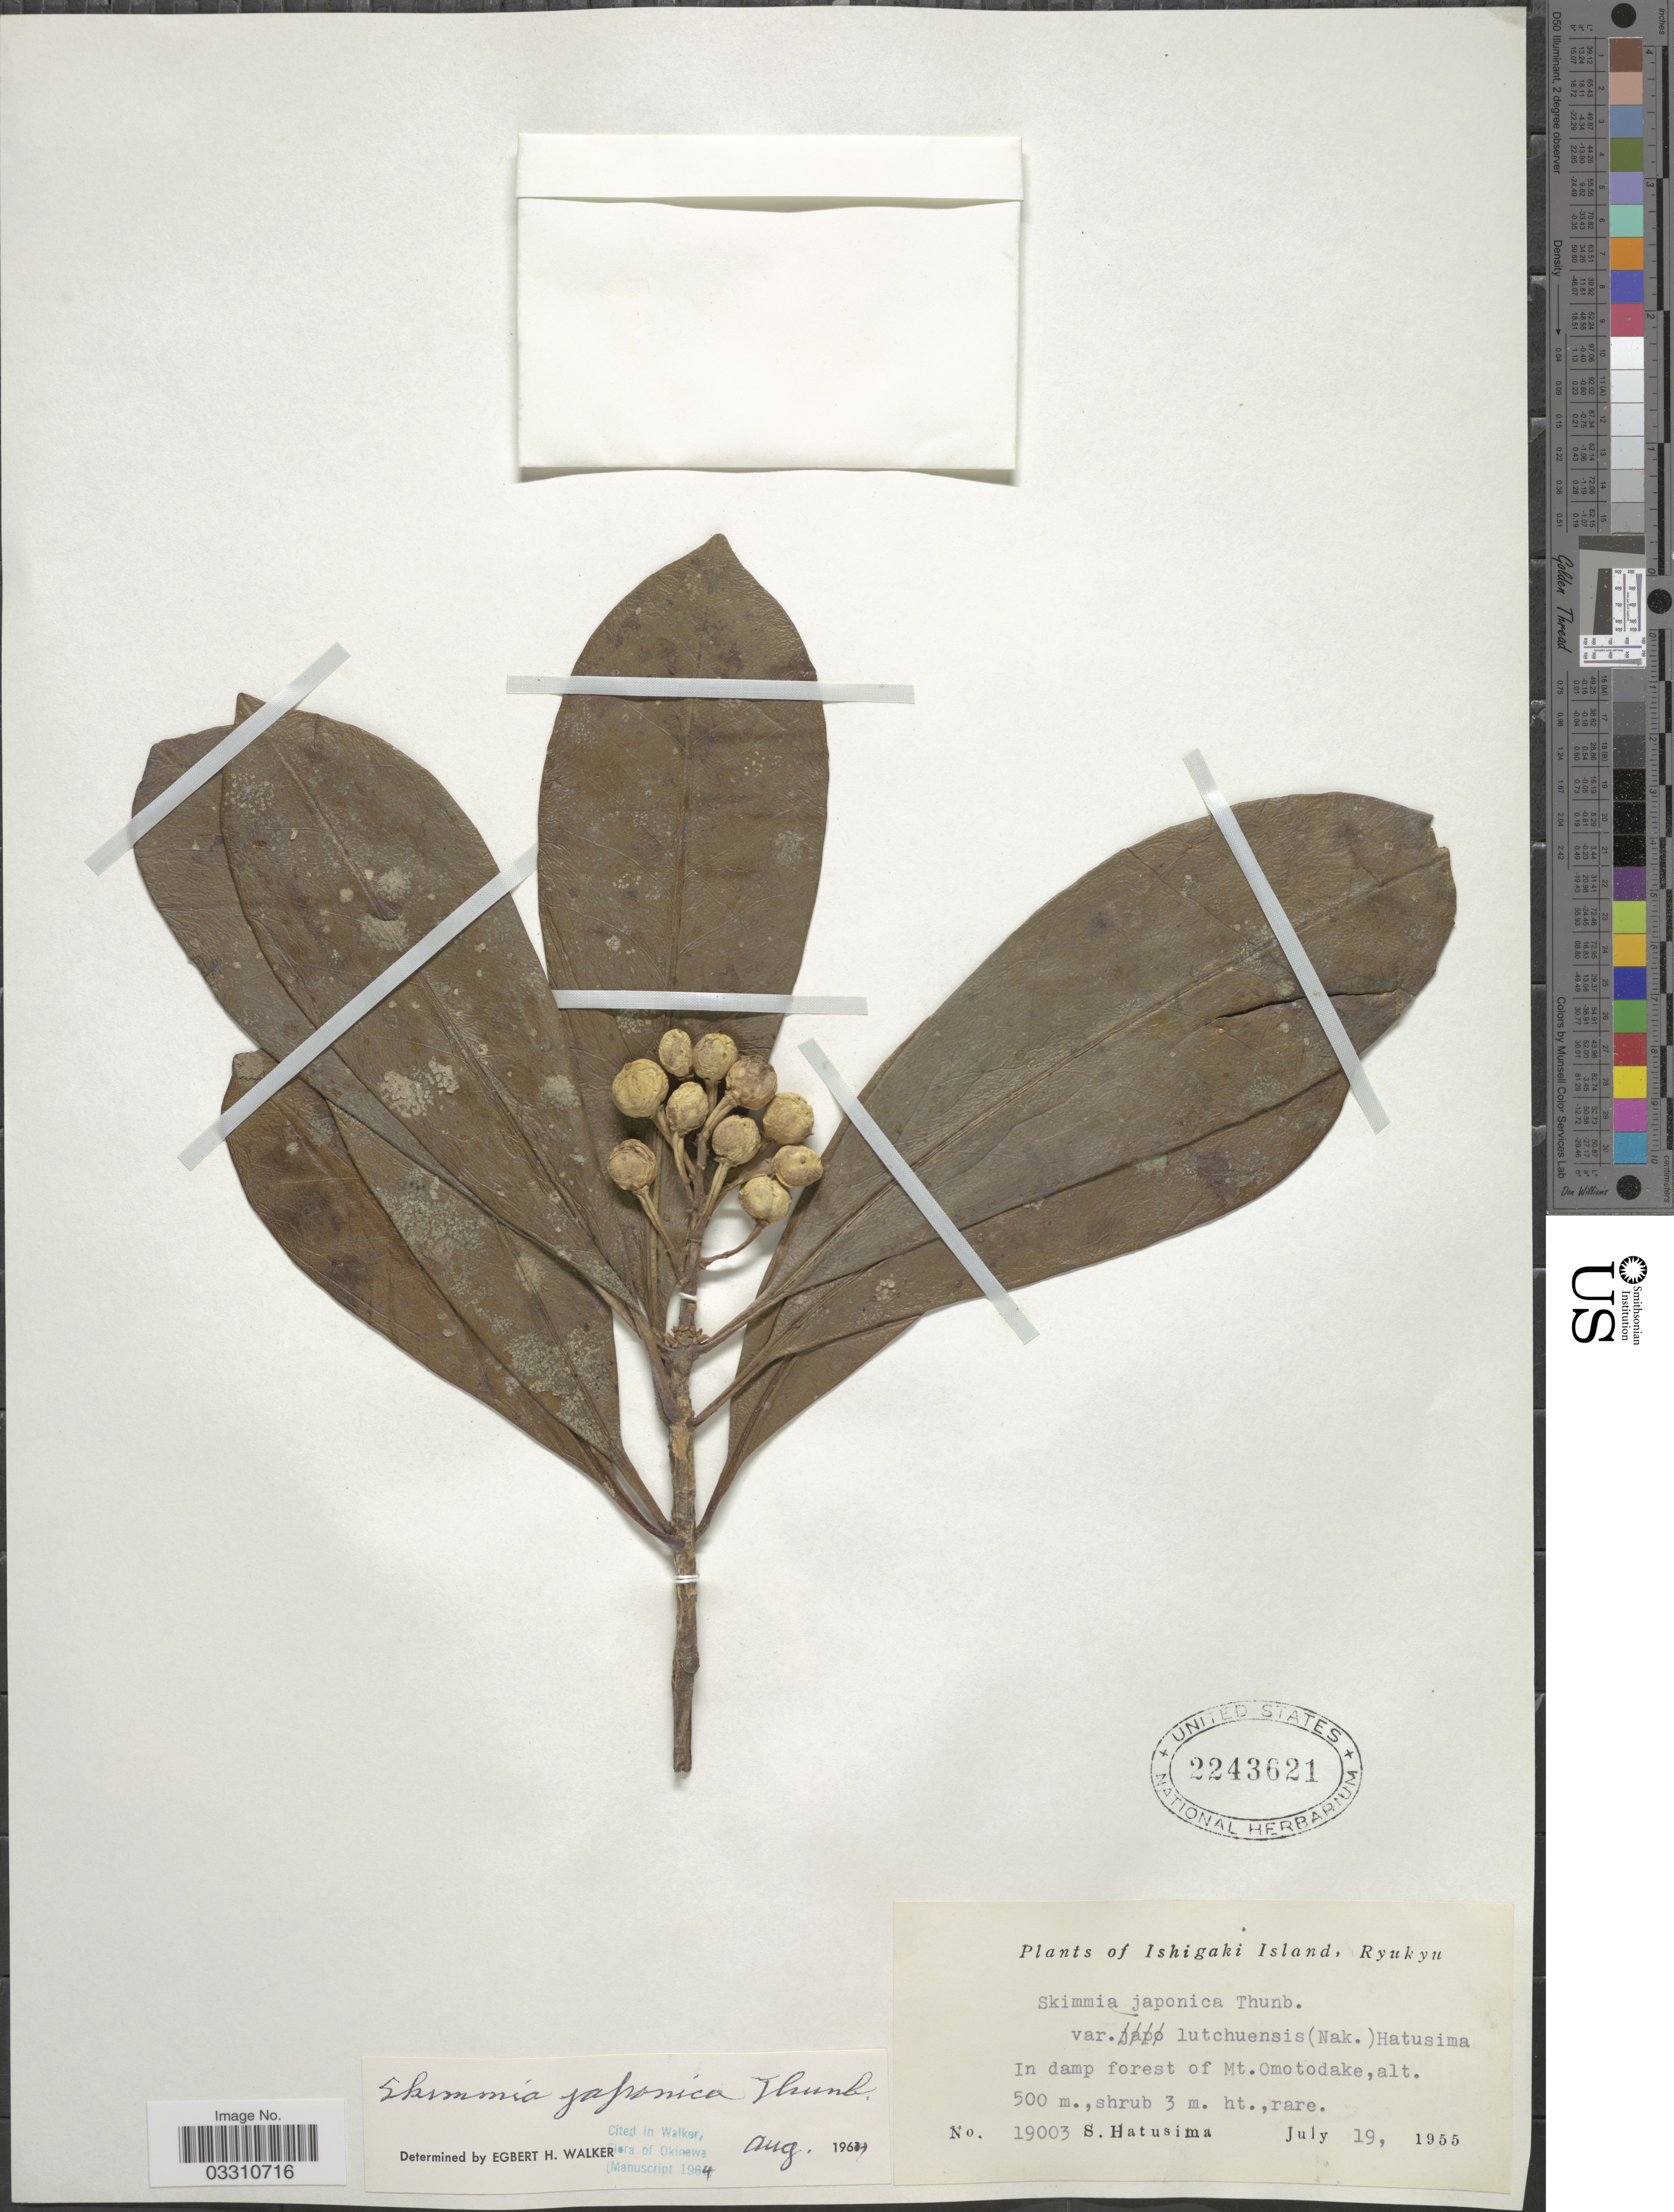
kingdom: Plantae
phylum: Tracheophyta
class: Magnoliopsida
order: Sapindales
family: Rutaceae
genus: Skimmia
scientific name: Skimmia japonica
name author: Thunb.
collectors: S. Hatusima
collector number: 19003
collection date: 1955-07-19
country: Japan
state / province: Okinawa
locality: Ishigaki Island, Ryukyu. In damp forest of Mt. Omotodake.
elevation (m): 500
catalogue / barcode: US 2243621